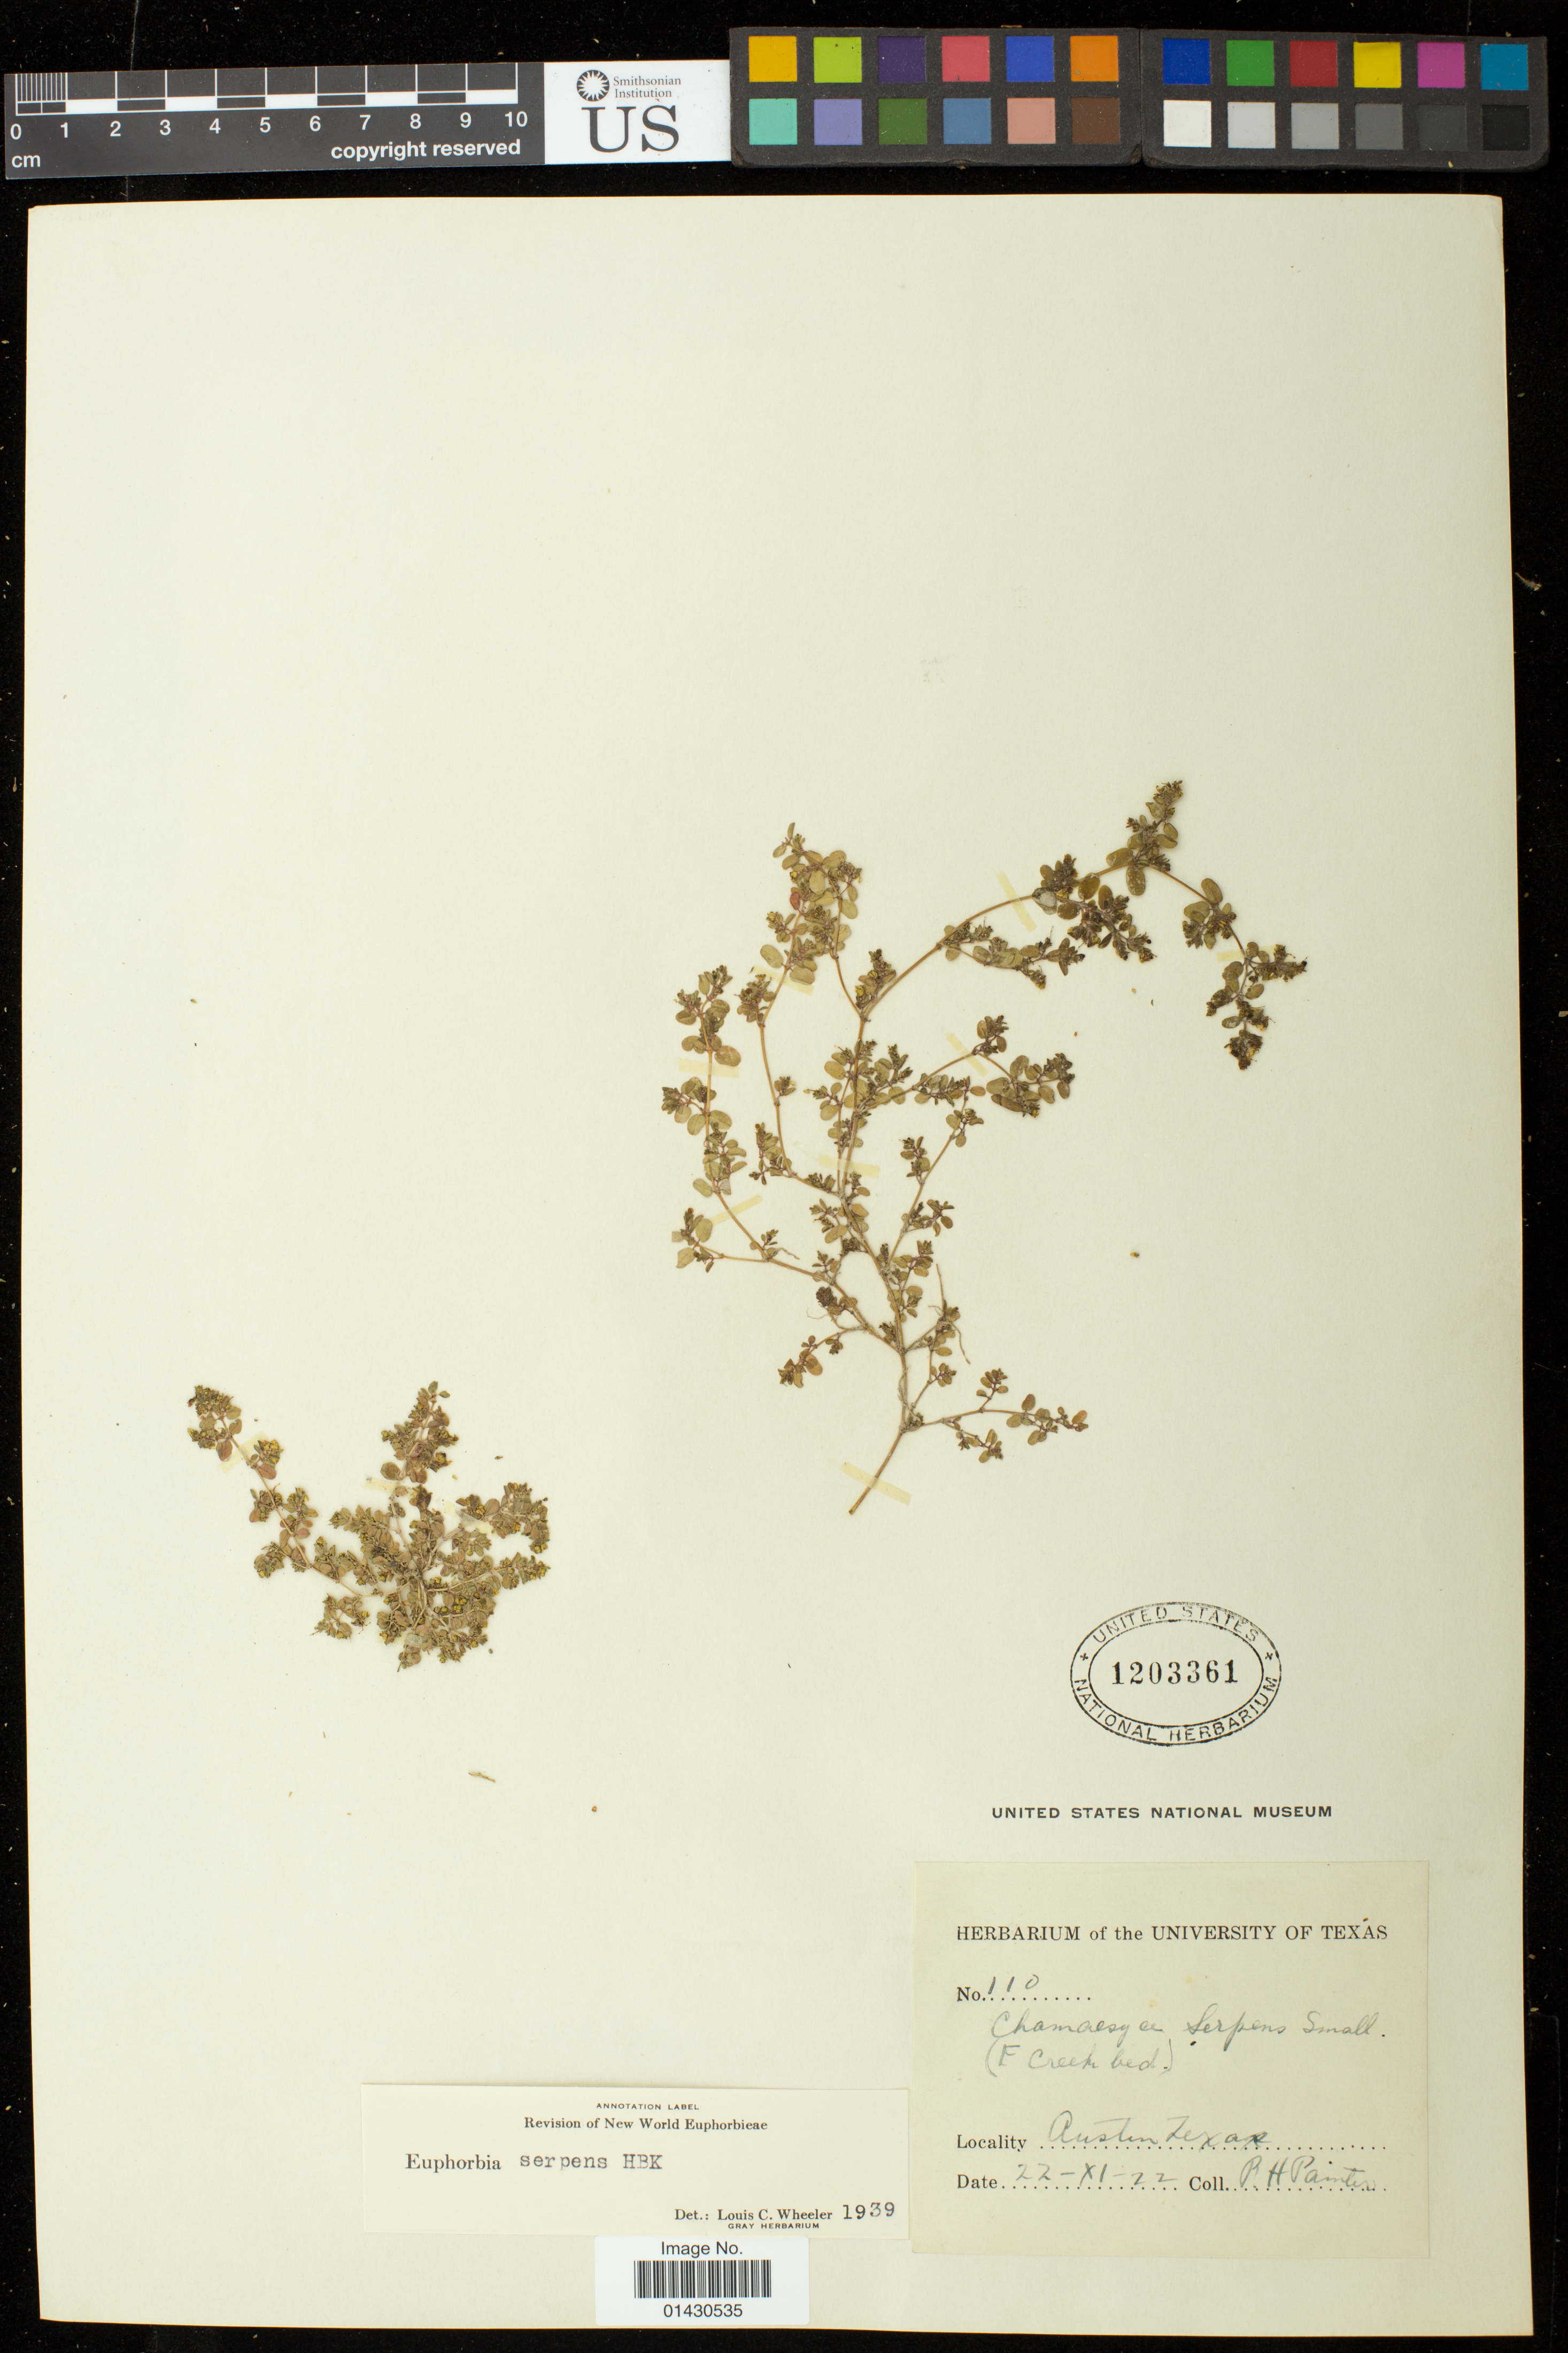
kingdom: Plantae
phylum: Tracheophyta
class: Magnoliopsida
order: Malpighiales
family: Euphorbiaceae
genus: Euphorbia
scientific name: Euphorbia serpens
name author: Kunth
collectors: Painter, R. H.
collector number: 110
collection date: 1922-11-22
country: United States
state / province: Texas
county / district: Travis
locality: Austin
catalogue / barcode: US 1203361